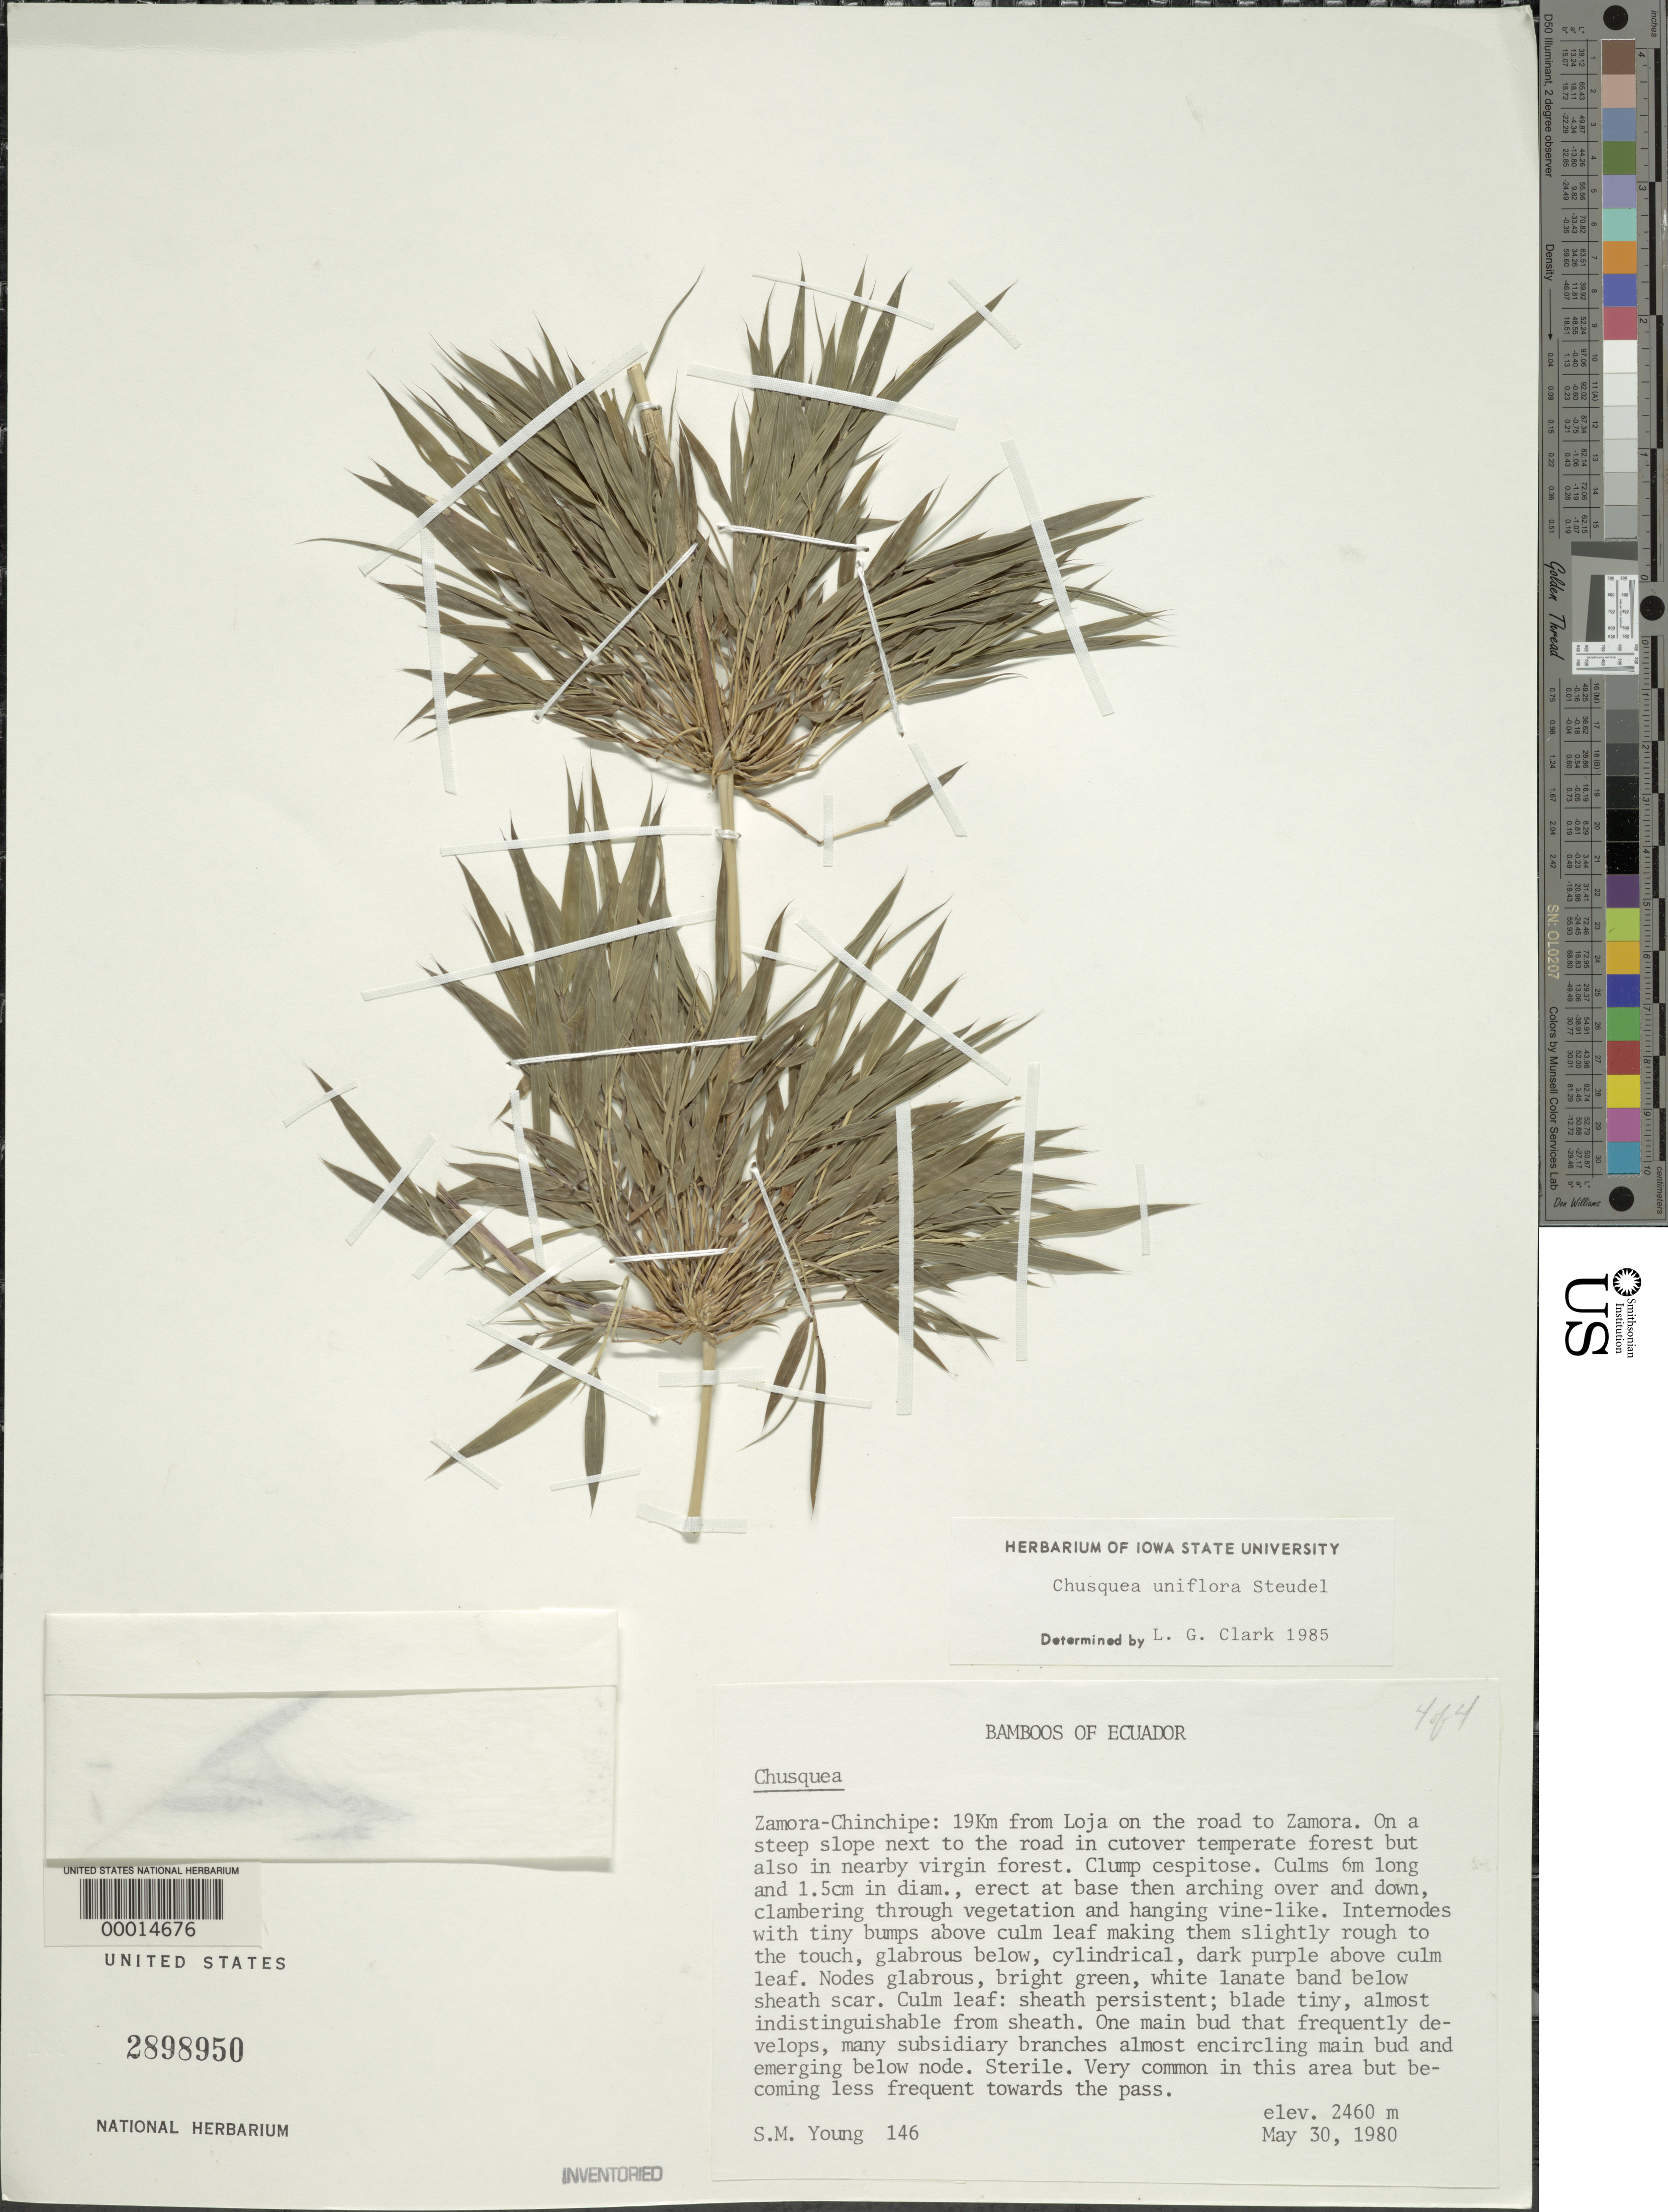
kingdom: Plantae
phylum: Tracheophyta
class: Liliopsida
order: Poales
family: Poaceae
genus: Chusquea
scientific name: Chusquea uniflora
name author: Steud.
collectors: S. Young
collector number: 146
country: Ecuador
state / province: Zamora-Chinchipe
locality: Loja on road to Zamora.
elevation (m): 2460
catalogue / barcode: US 2898950